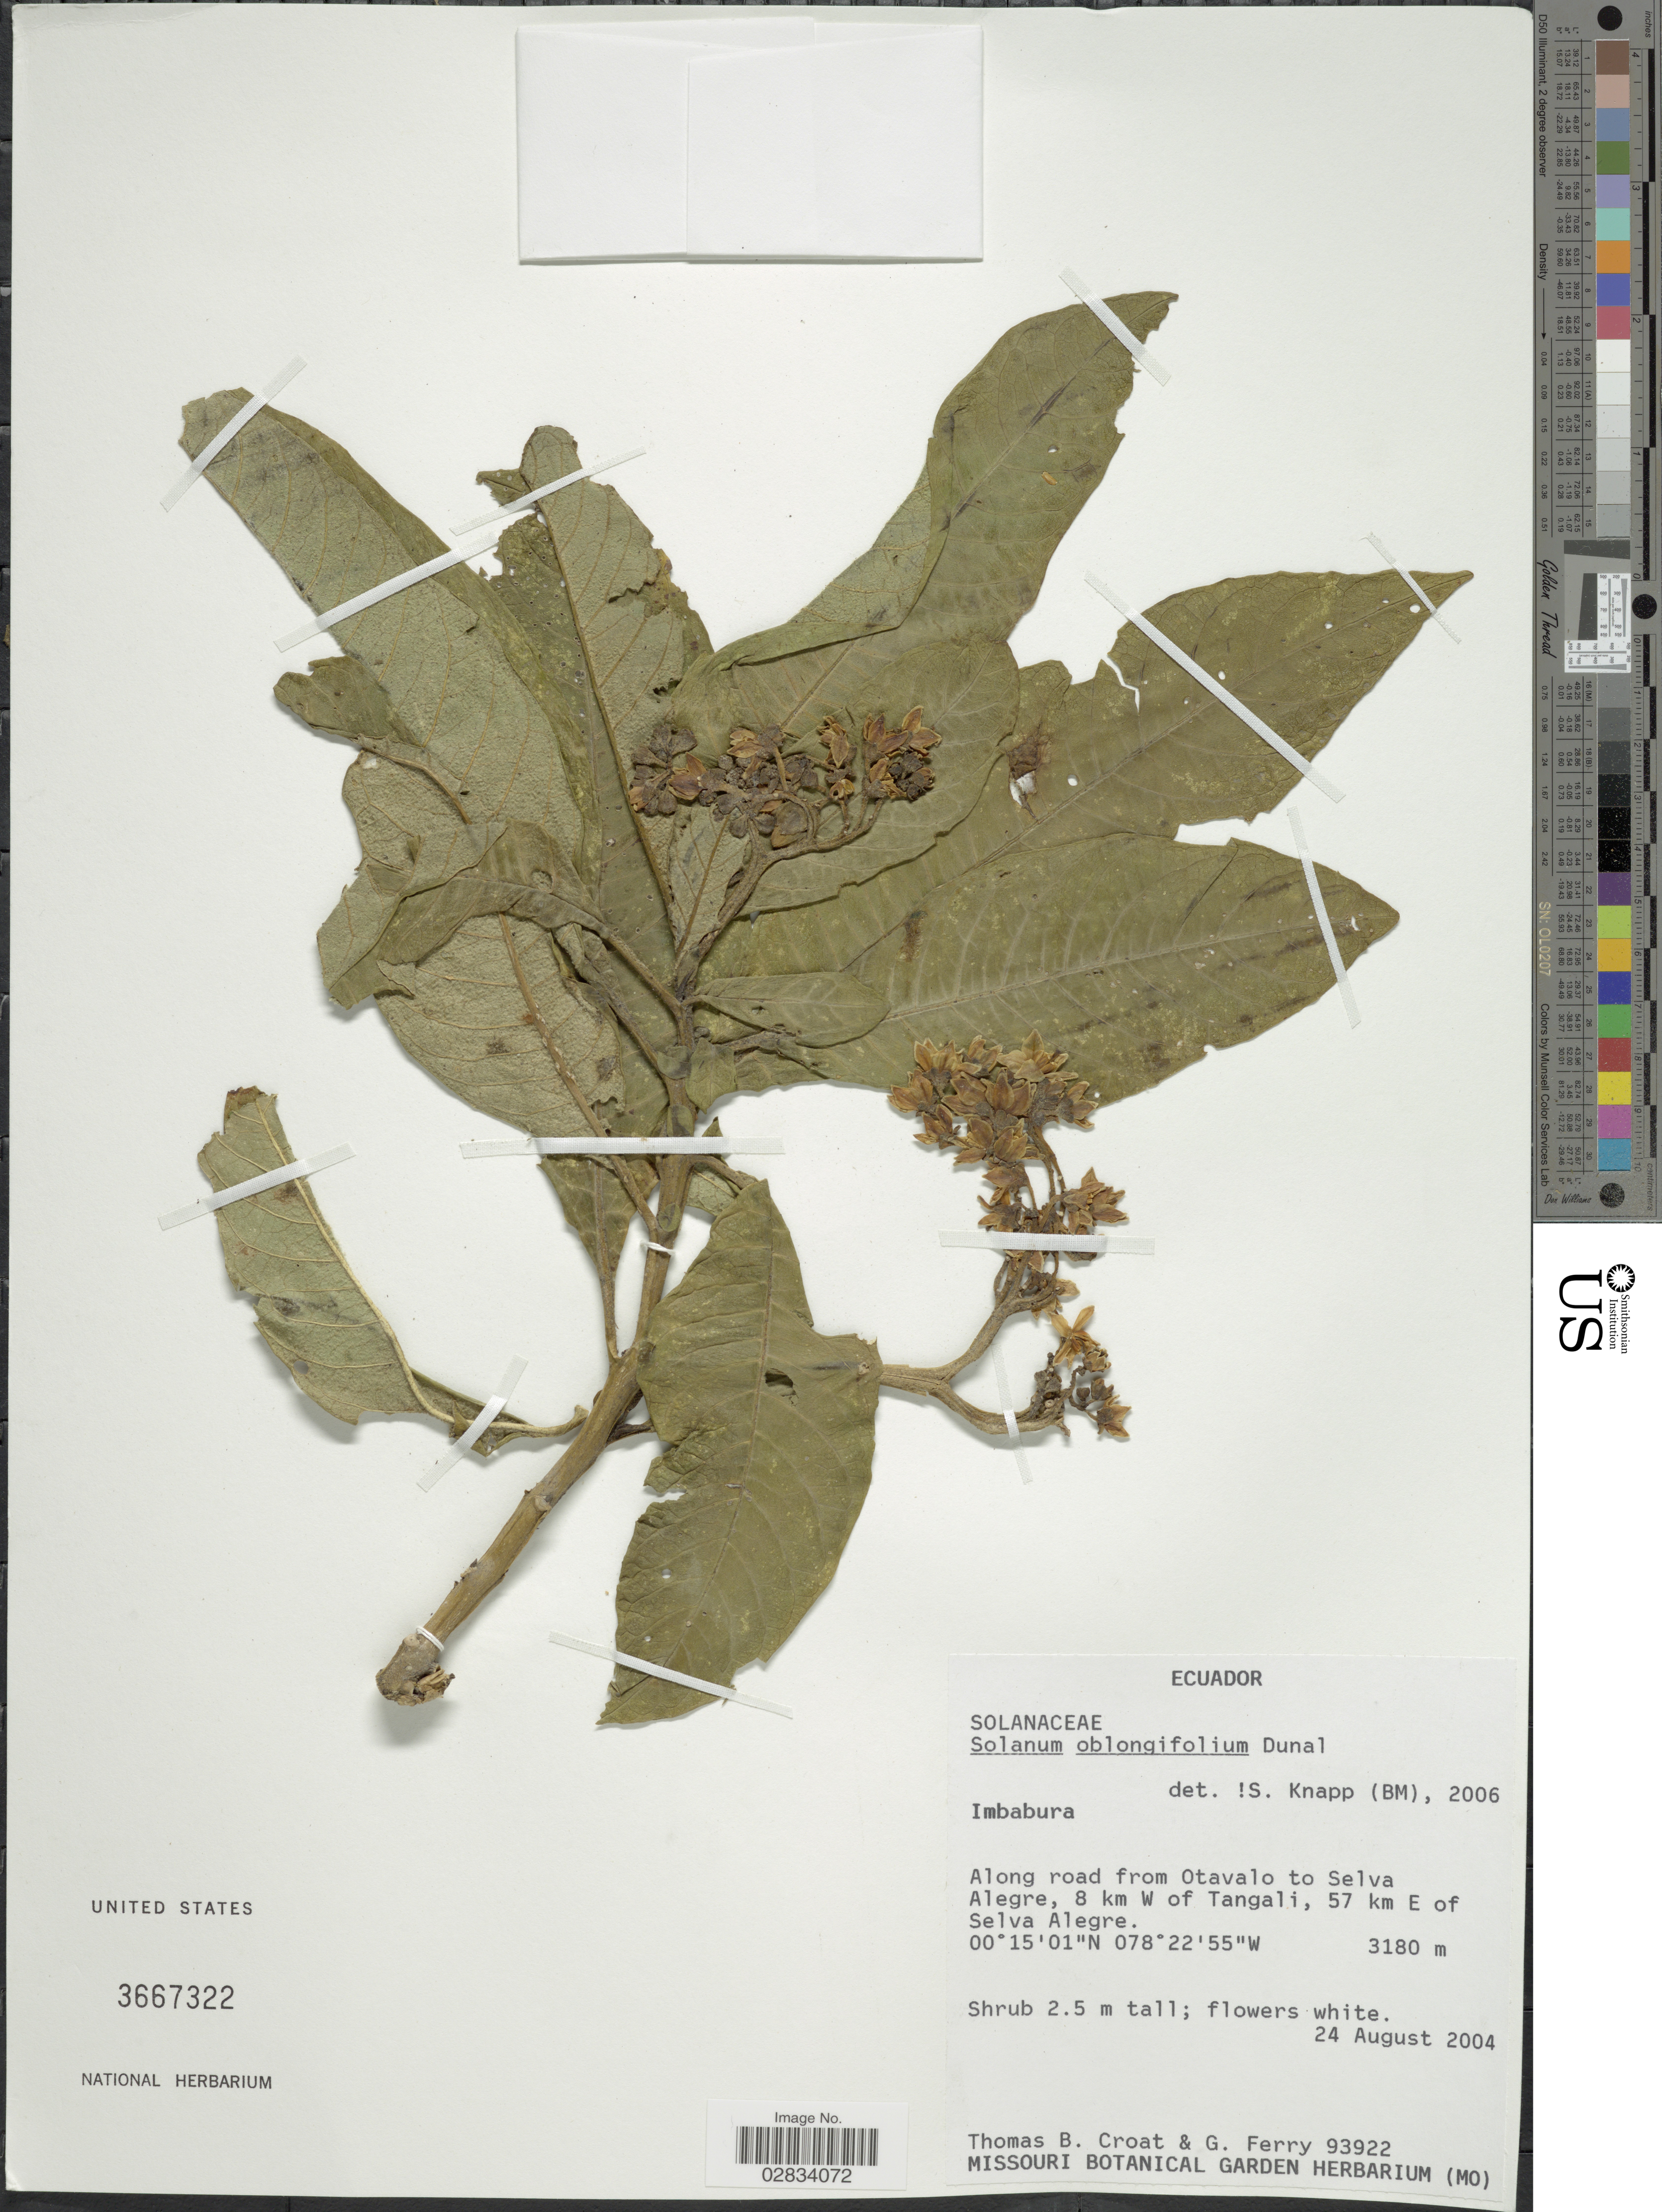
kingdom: Plantae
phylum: Tracheophyta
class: Magnoliopsida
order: Solanales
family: Solanaceae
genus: Solanum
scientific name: Solanum oblongifolium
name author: Duval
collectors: T. B. Croat & G. Ferry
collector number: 93922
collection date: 2004-08-24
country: Ecuador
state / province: Imbabura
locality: Along road from Otavalo to Selva Alegre, 8 km W of Tangali, 57 km E of Selva Alegre.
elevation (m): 3180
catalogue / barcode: US 3667322